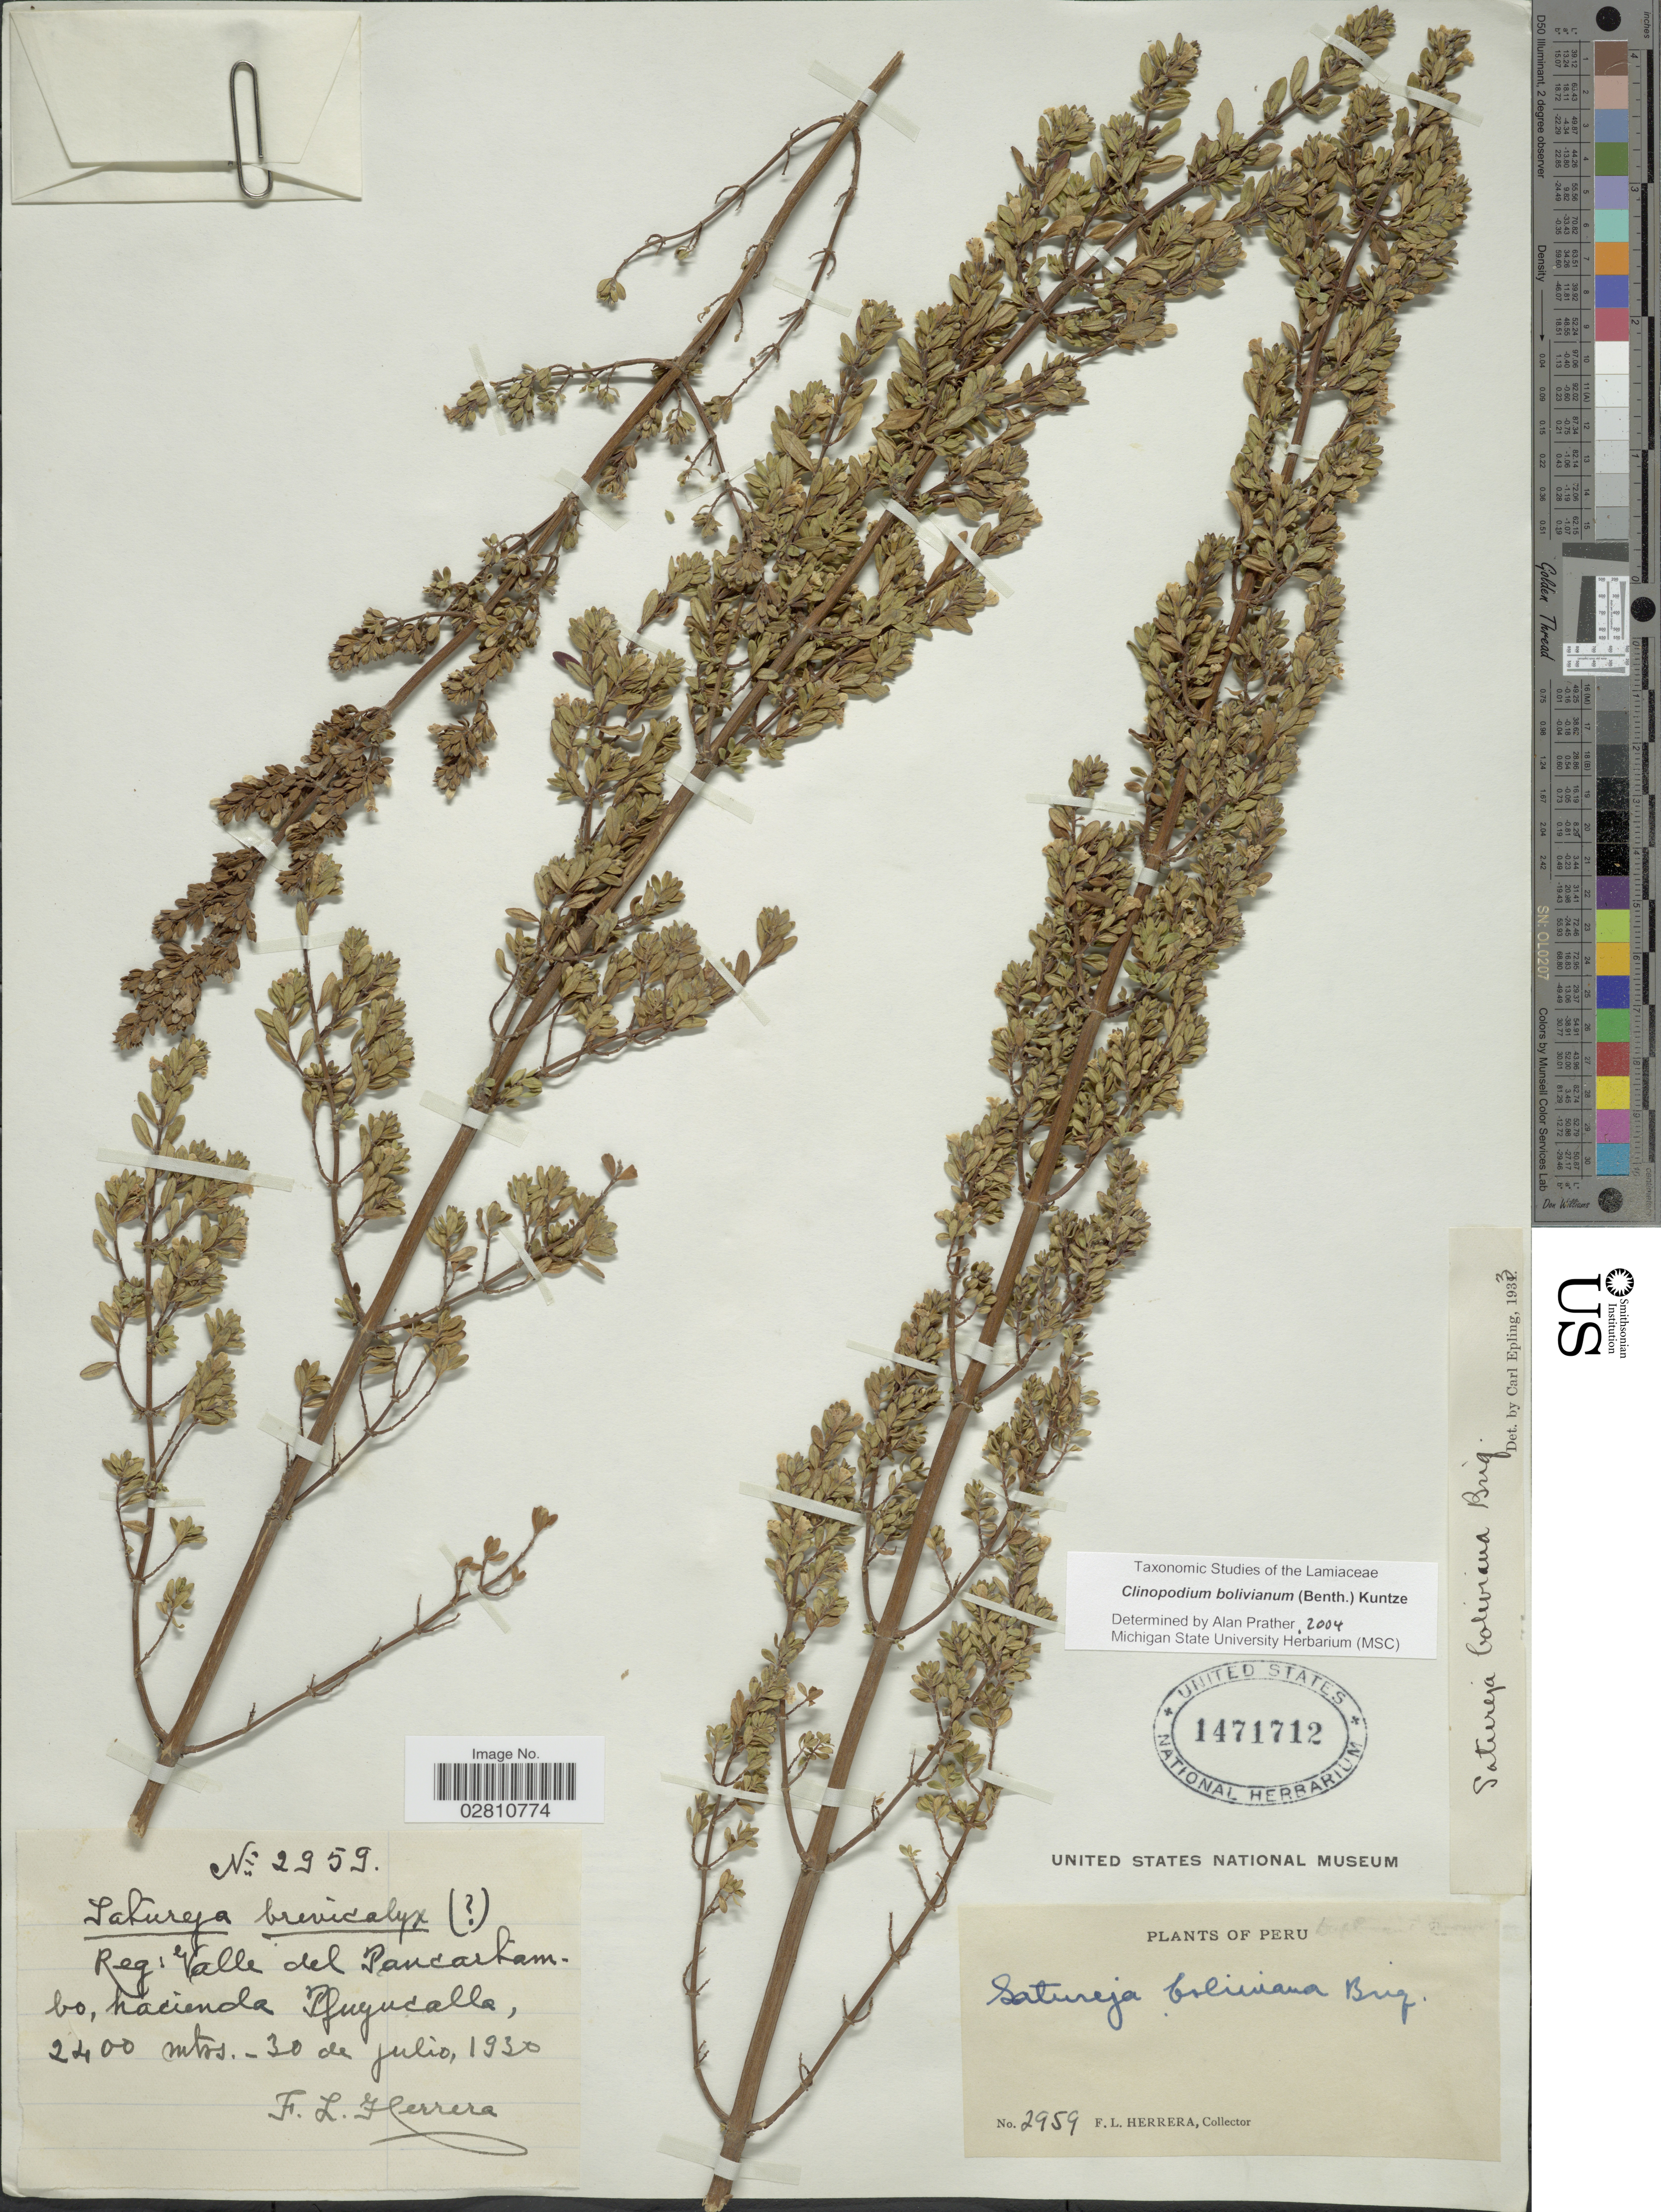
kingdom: Plantae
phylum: Tracheophyta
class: Magnoliopsida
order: Lamiales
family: Lamiaceae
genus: Clinopodium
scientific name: Clinopodium bolivianum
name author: (Benth.) Kuntze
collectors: F. L. Herrera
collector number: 2959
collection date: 1930-07-30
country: Peru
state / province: Cusco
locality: Valle del Paucartambo, hacienda Pfuyucalla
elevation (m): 2400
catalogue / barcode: US 1471712